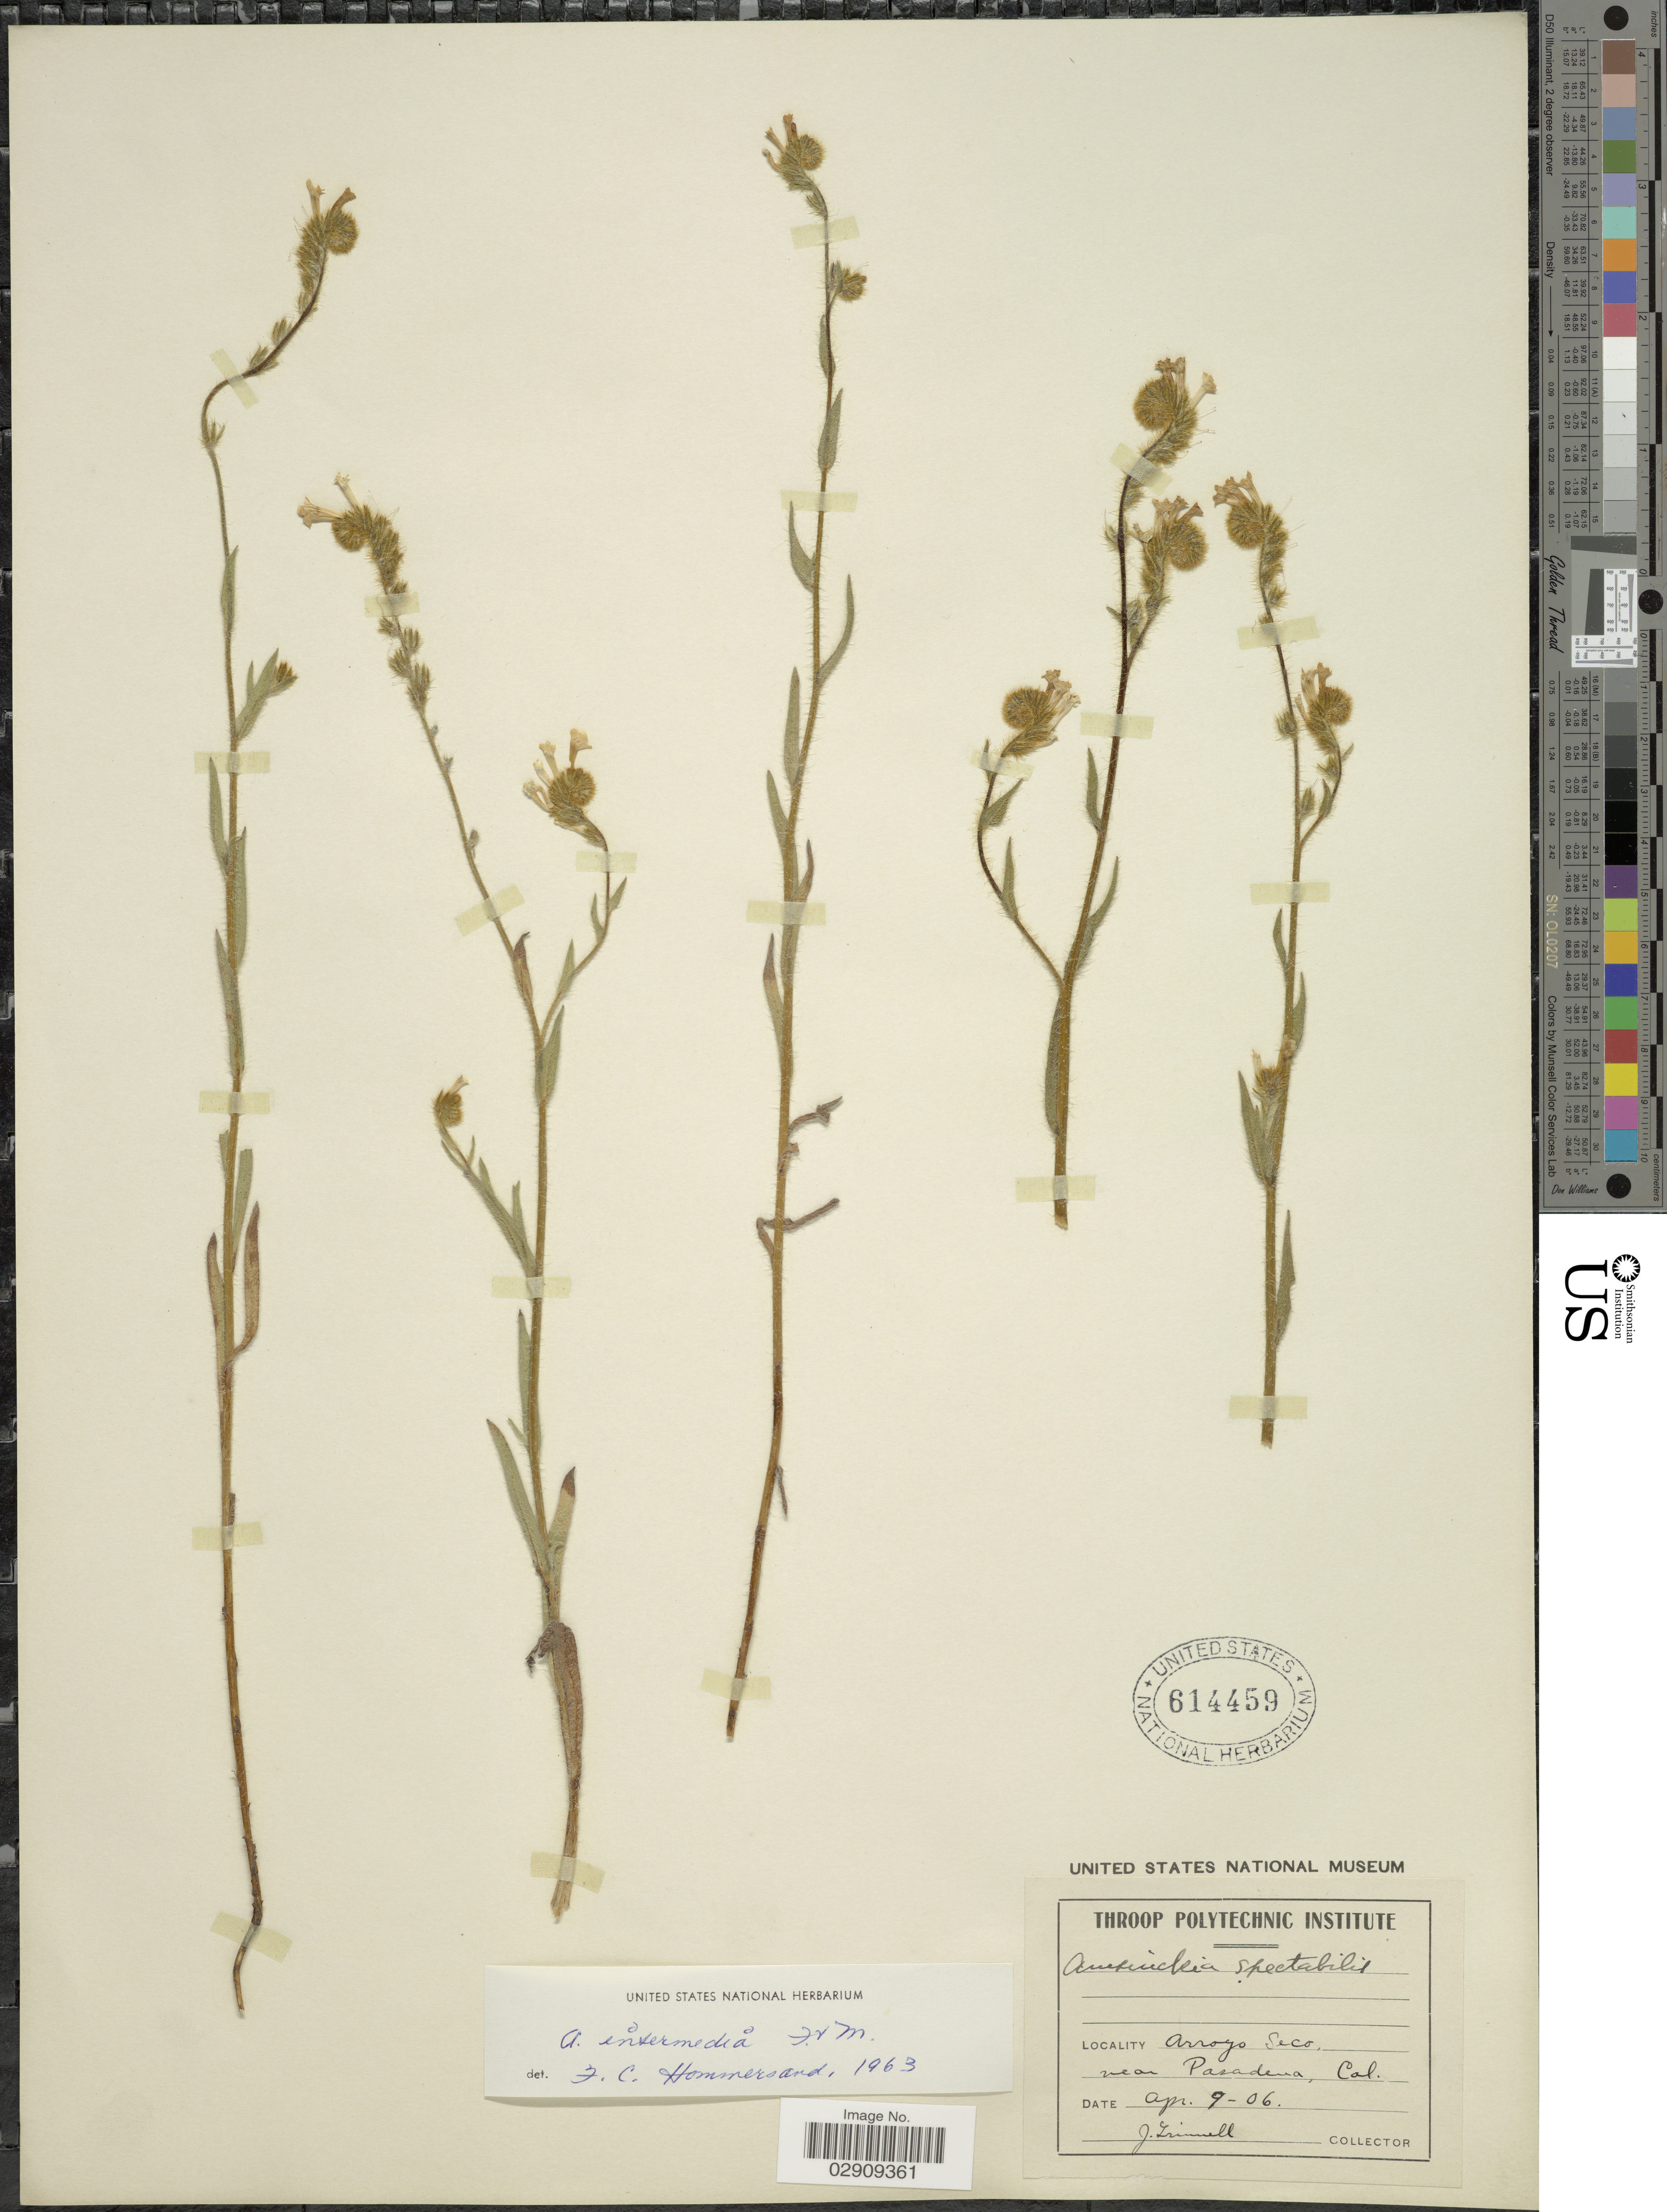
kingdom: Plantae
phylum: Tracheophyta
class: Magnoliopsida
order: Boraginales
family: Boraginaceae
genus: Amsinckia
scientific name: Amsinckia menziesii var. intermedia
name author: (Fisch. & C.A. Mey.) Ganders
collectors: J. Grinnell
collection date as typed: Transcribed d/m/y: 9/4/6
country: United States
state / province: California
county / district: Los Angeles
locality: Arroyo Seco, near Pasadena, Cal.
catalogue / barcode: US 614459